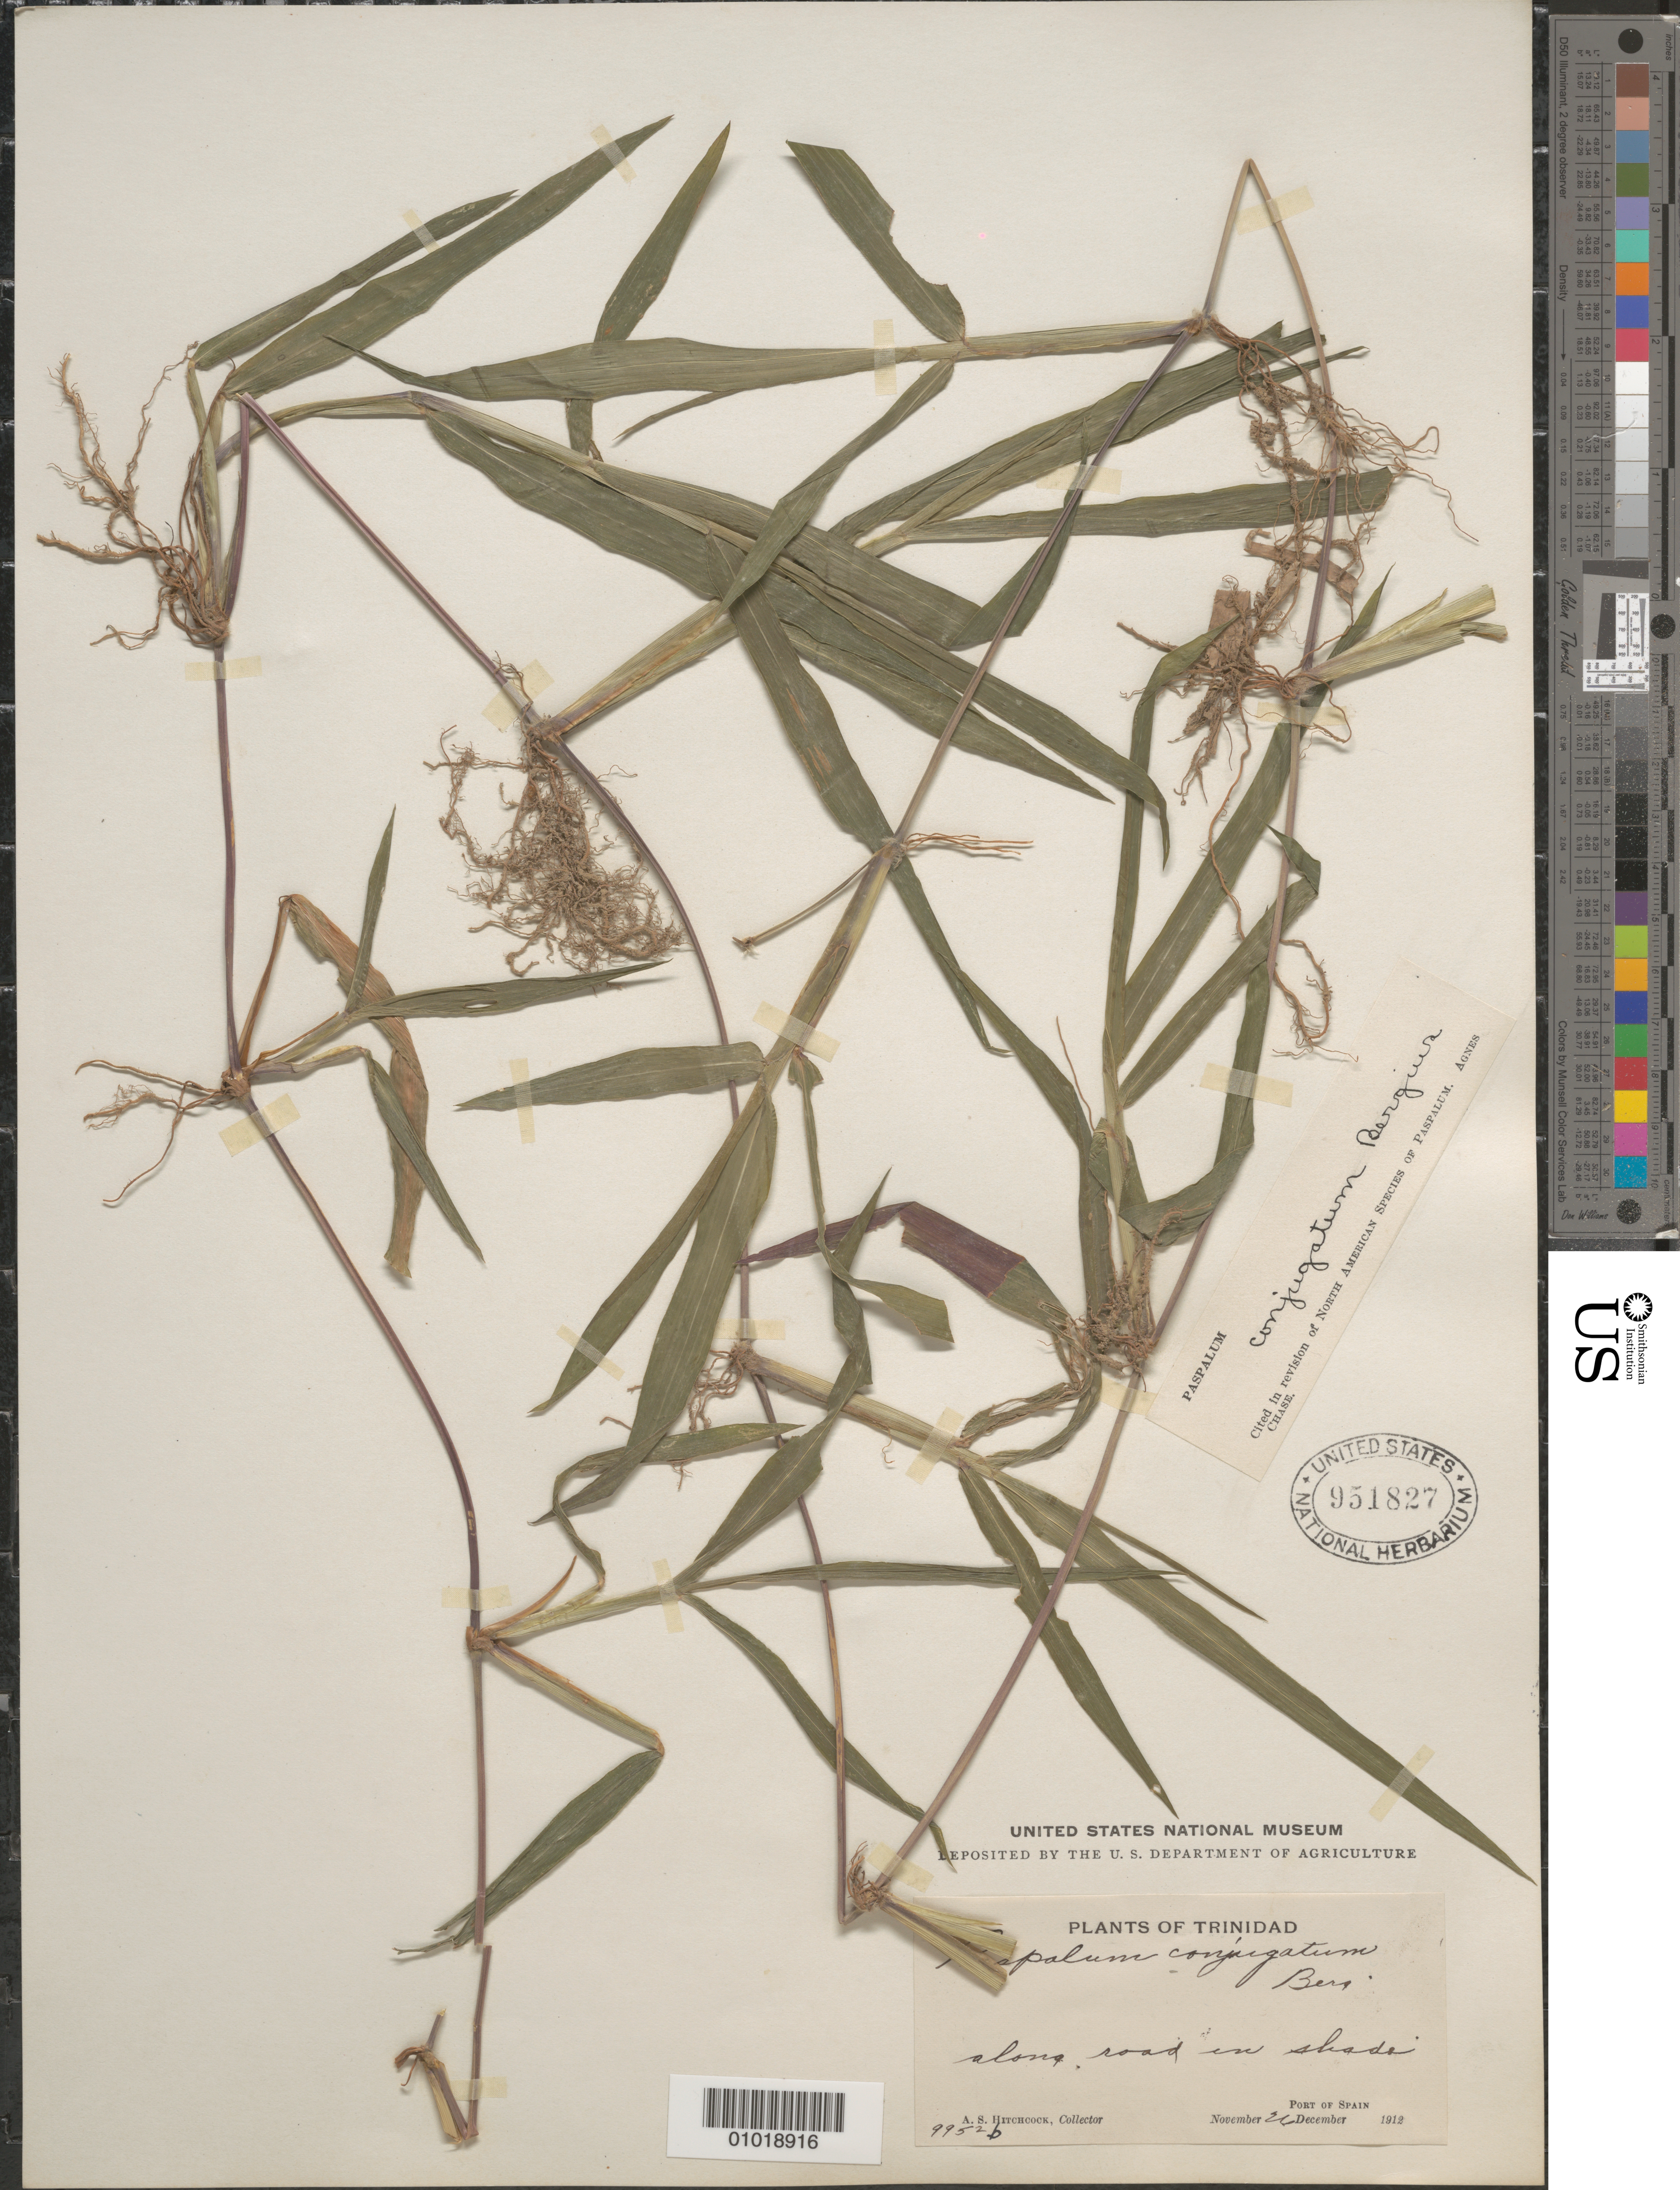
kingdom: Plantae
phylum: Tracheophyta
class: Liliopsida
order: Poales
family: Poaceae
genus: Paspalum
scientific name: Paspalum conjugatum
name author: P.J. Bergius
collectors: A. S. Hitchcock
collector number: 9952b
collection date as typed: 22 Nov 1912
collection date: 1912-11-22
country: Trinidad and Tobago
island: Trinidad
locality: Port of Spain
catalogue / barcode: US 951827